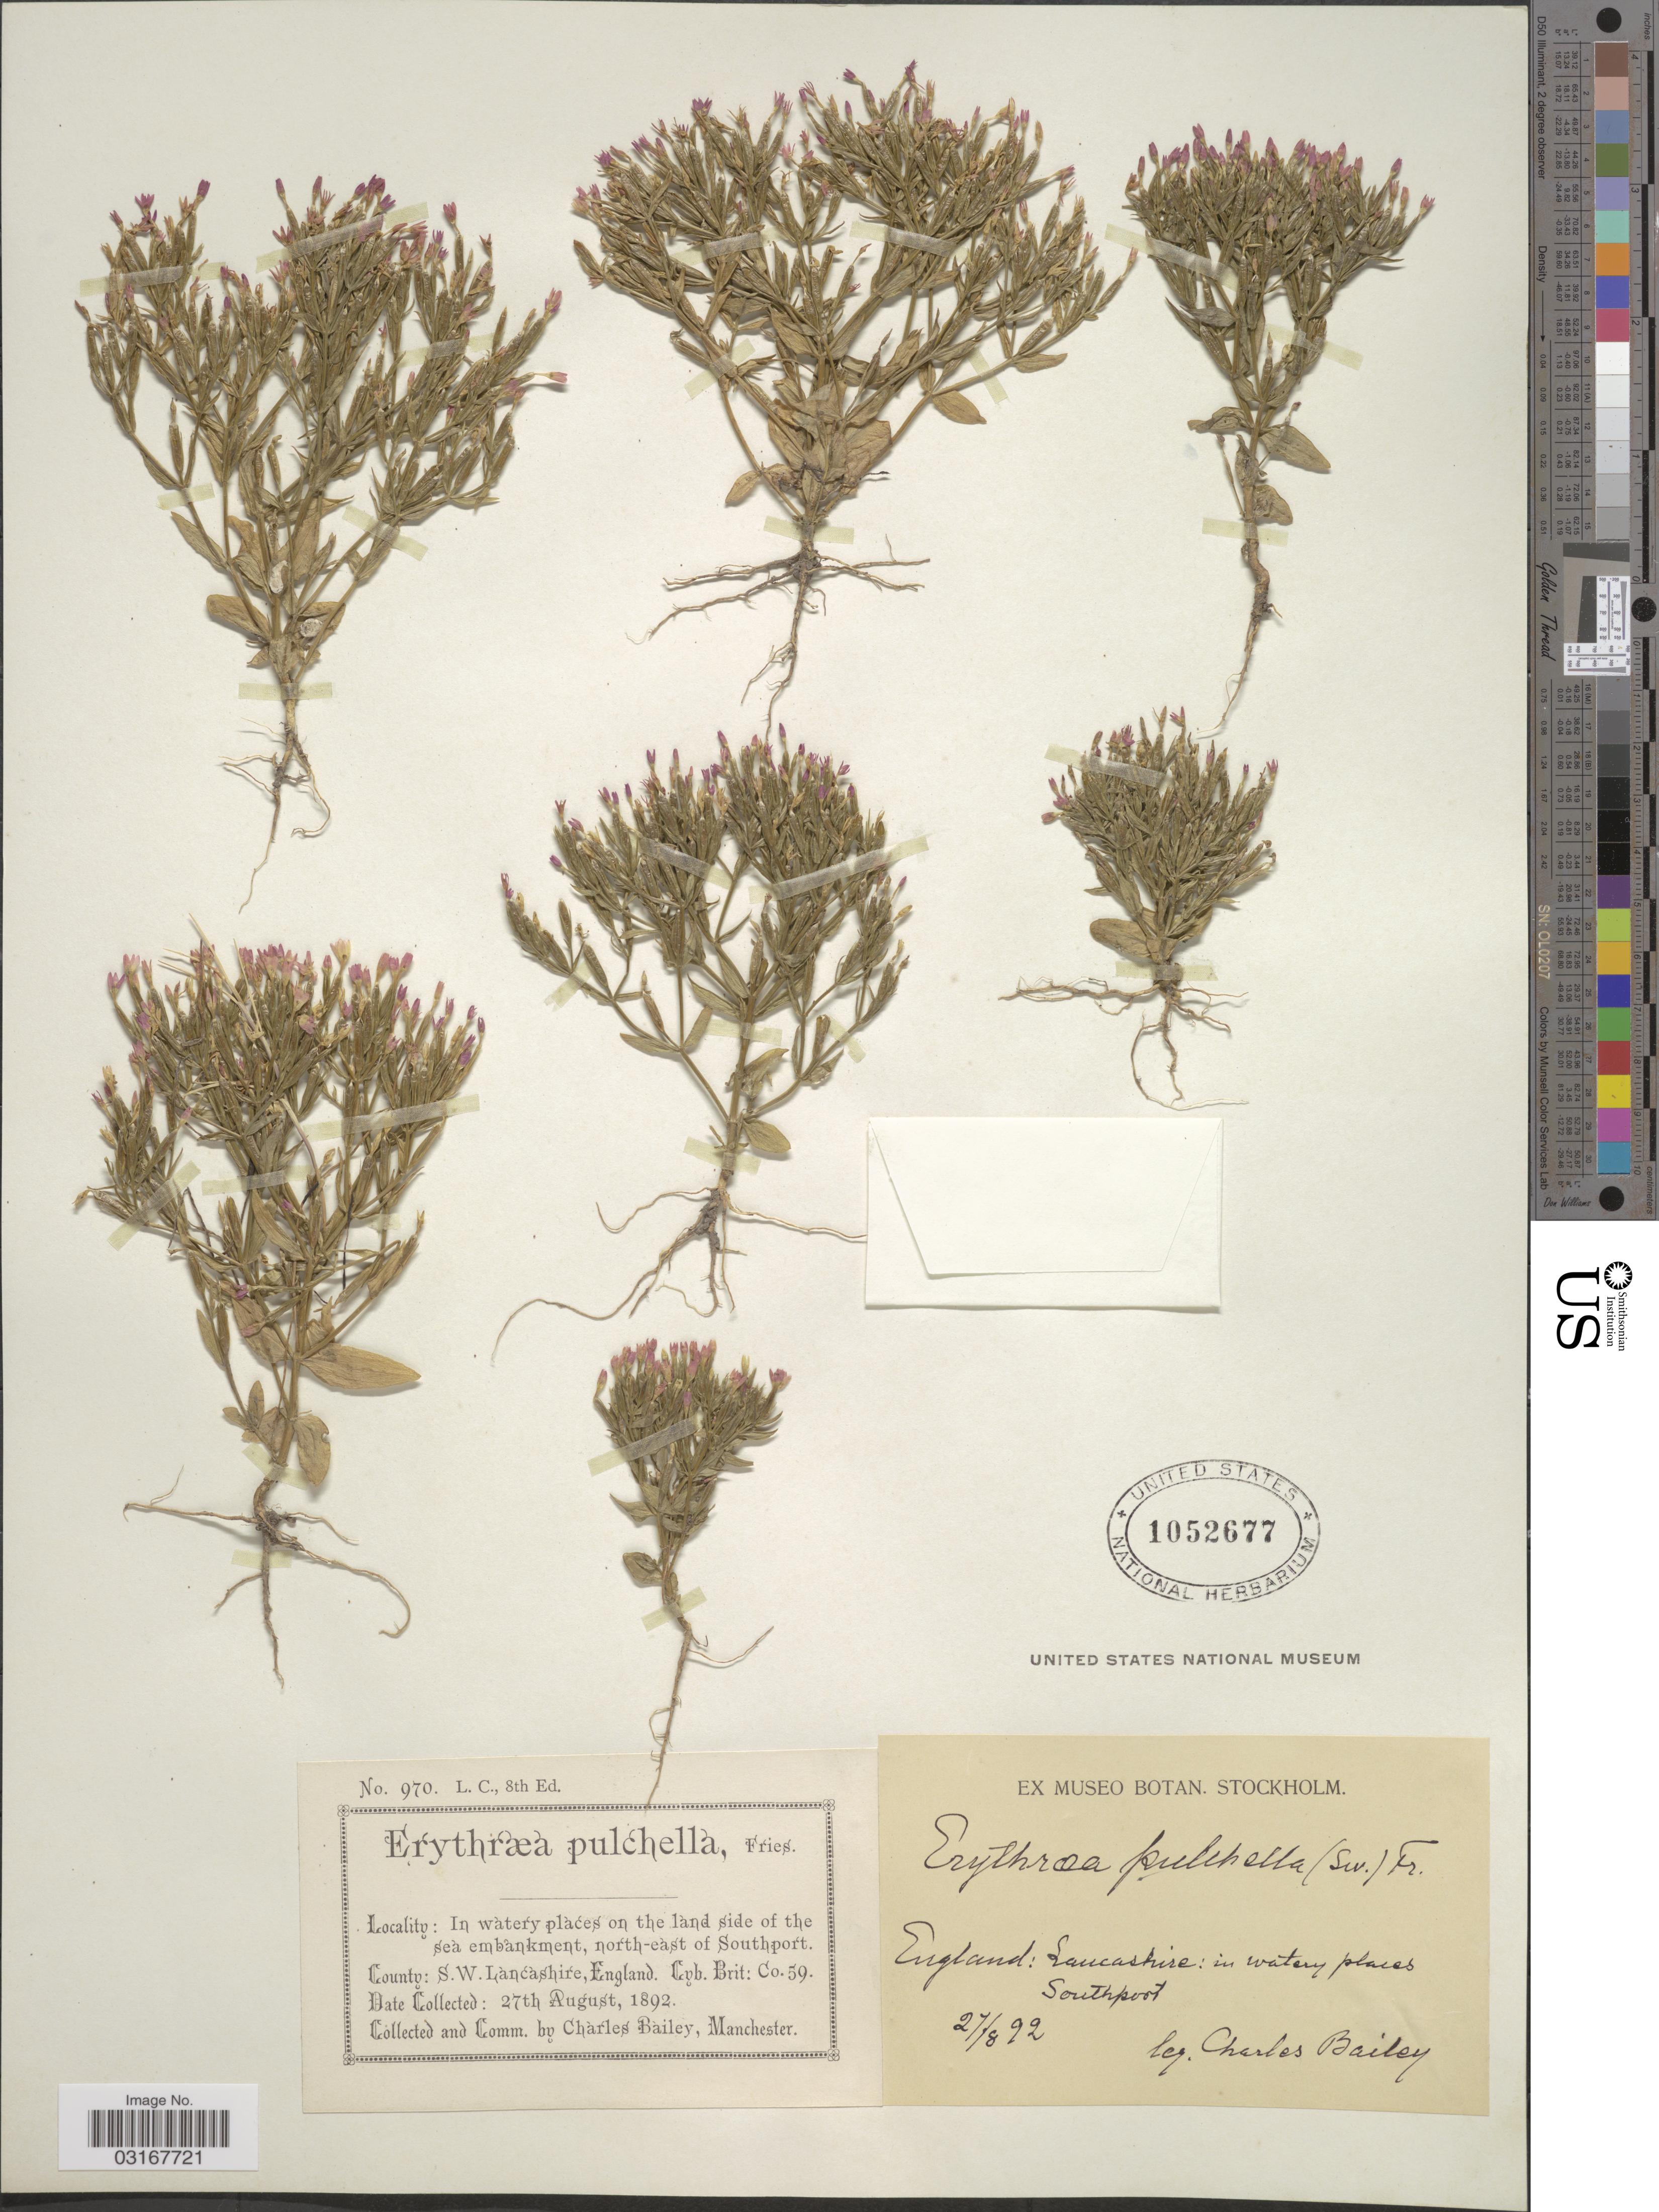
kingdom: Plantae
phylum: Tracheophyta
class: Magnoliopsida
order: Gentianales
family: Gentianaceae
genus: Centaurium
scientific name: Centaurium pulchellum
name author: (Sw.) Druce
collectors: C. Bailey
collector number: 970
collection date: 1892-08-27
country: United Kingdom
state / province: England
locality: In watery places on the land side of the sea embankment, north-east of Southport. County: S.W. Lancashire.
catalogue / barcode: US 1052677